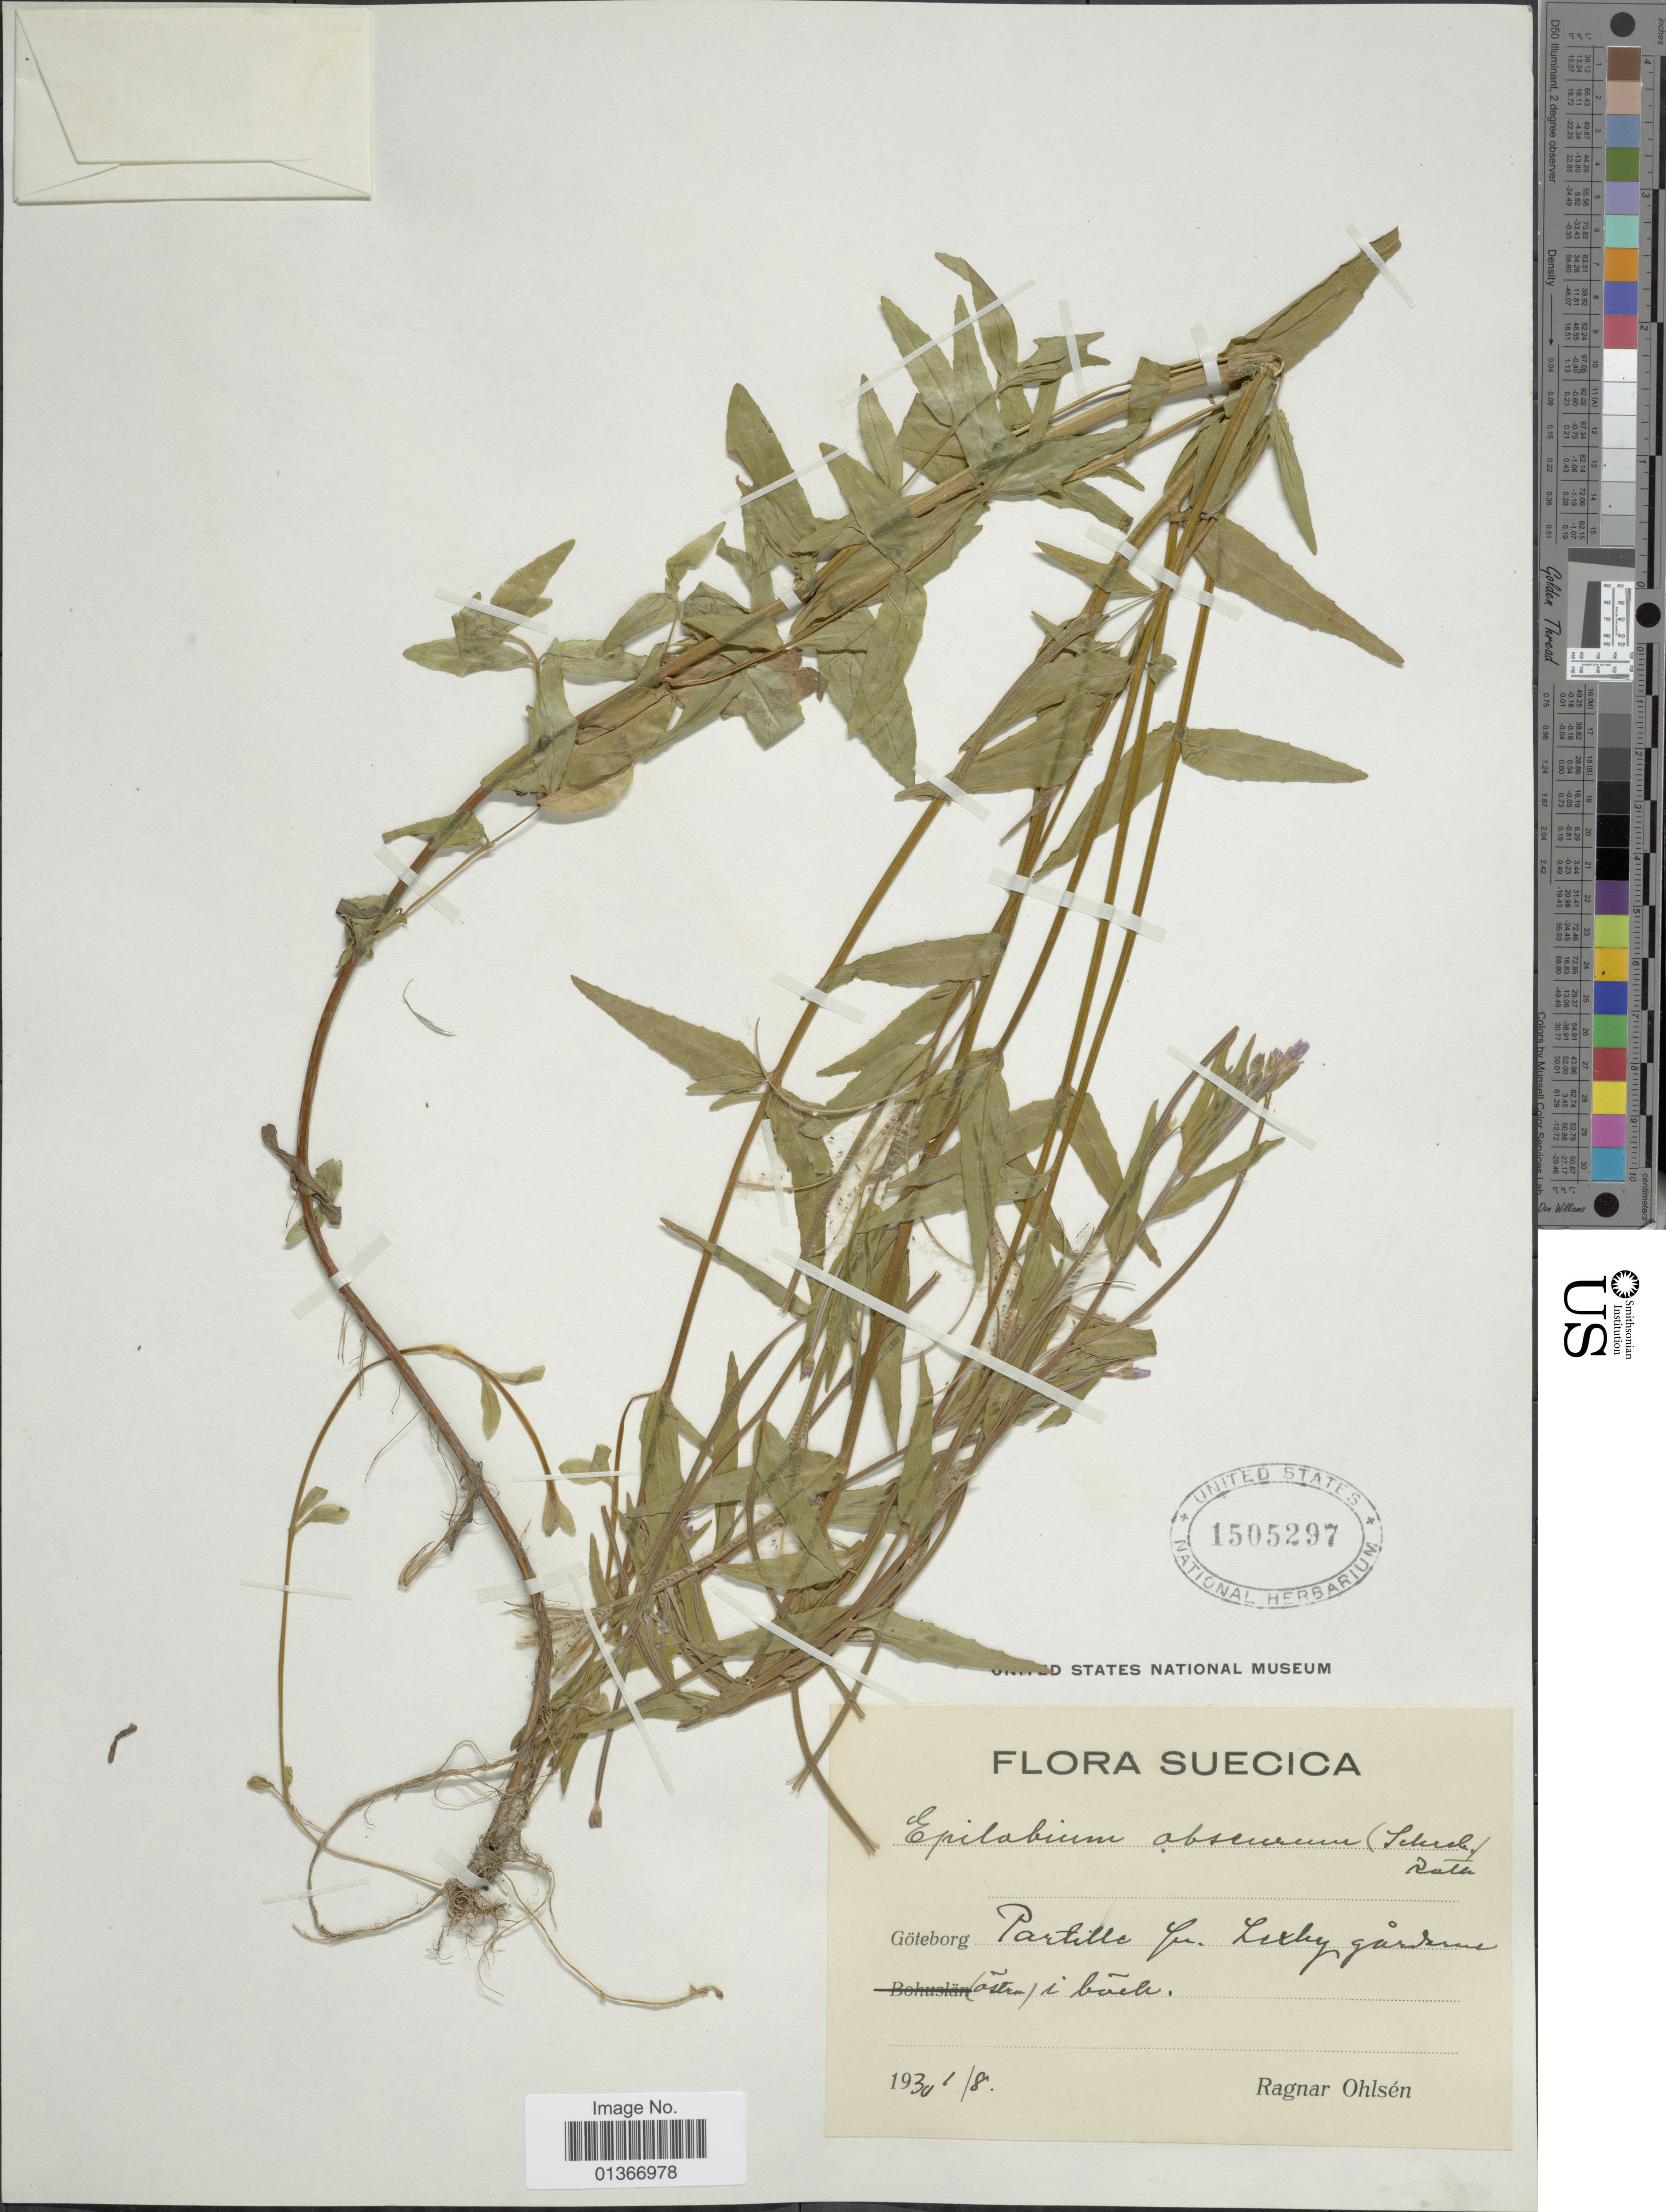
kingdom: Plantae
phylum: Tracheophyta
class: Magnoliopsida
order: Myrtales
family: Onagraceae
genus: Epilobium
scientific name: Epilobium obscurum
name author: Schreb.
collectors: R. Ohlsen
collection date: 1930-01-08 or 1930-08-01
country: Sweden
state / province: Västra Götaland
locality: Partille sn, Lexby gårdarna (östra) i bäck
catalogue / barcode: US 1505297